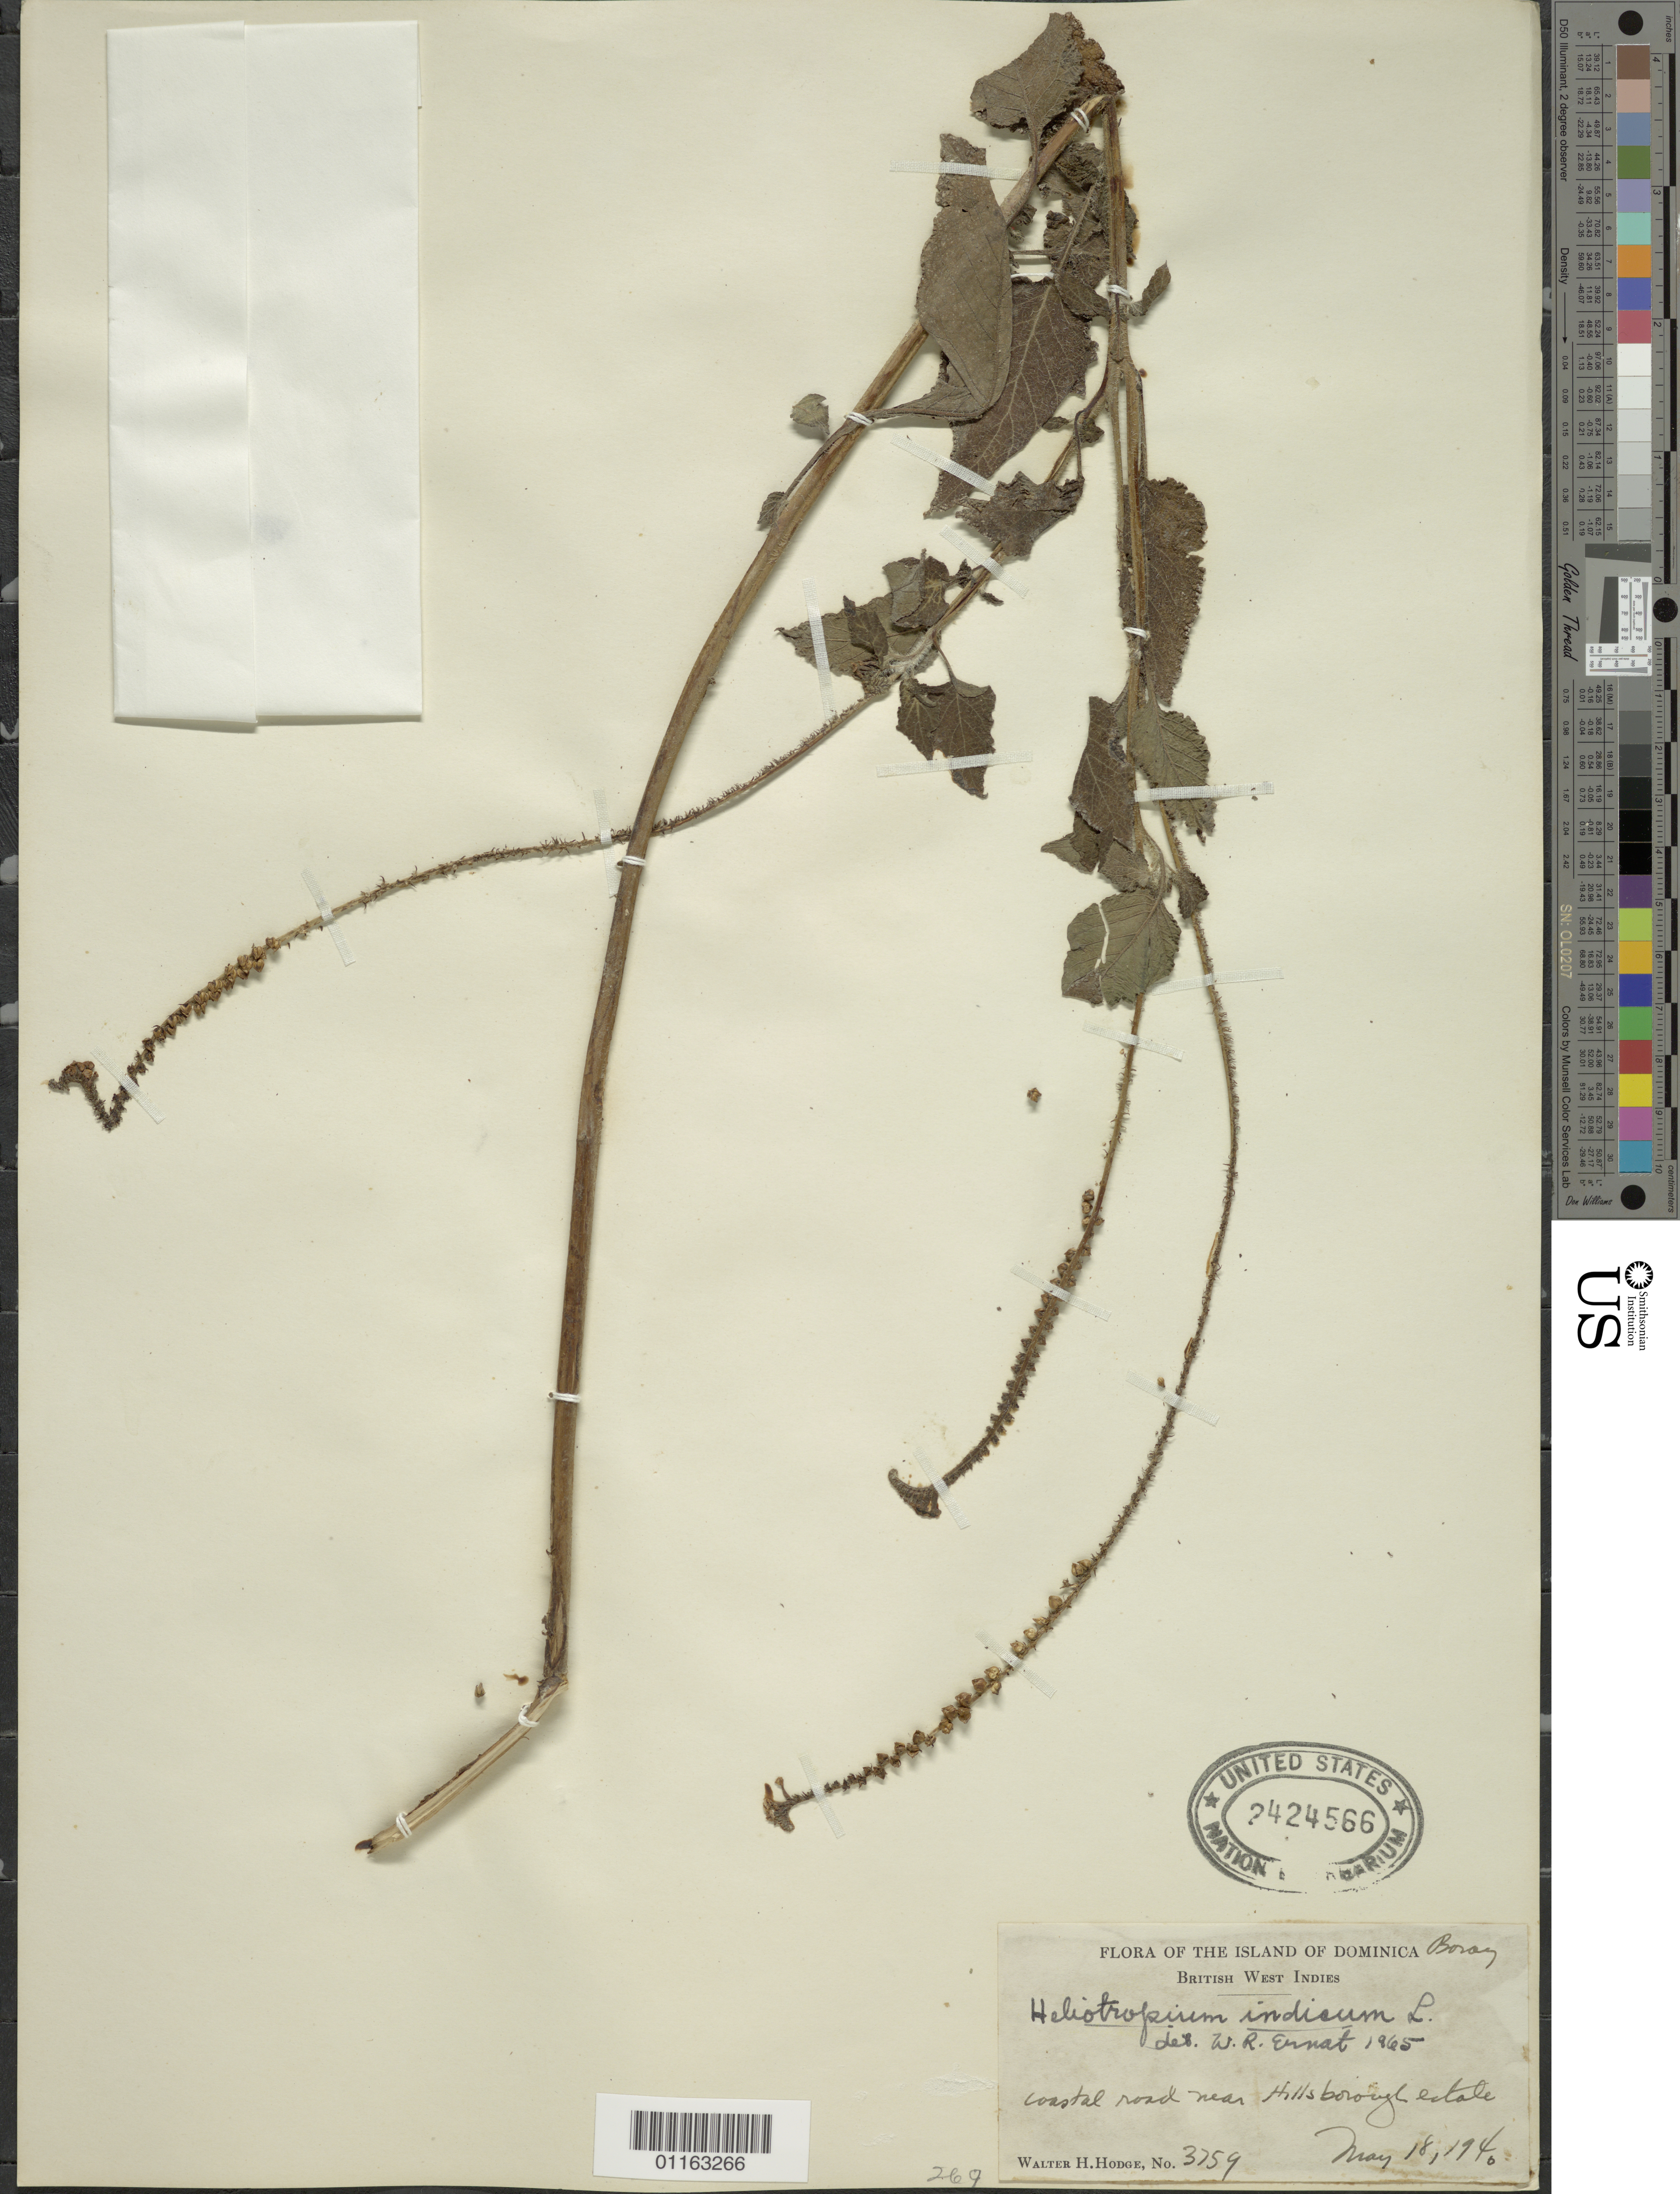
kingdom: Plantae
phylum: Tracheophyta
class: Magnoliopsida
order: Boraginales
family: Heliotropiaceae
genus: Heliotropium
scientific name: Heliotropium indicum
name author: L.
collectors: W. Hodge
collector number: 3759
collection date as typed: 18 May 1940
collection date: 1940-05-18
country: Dominica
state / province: St. Joseph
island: Dominica I.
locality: coastal road near Hillsborough Estate.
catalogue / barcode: US 2424566